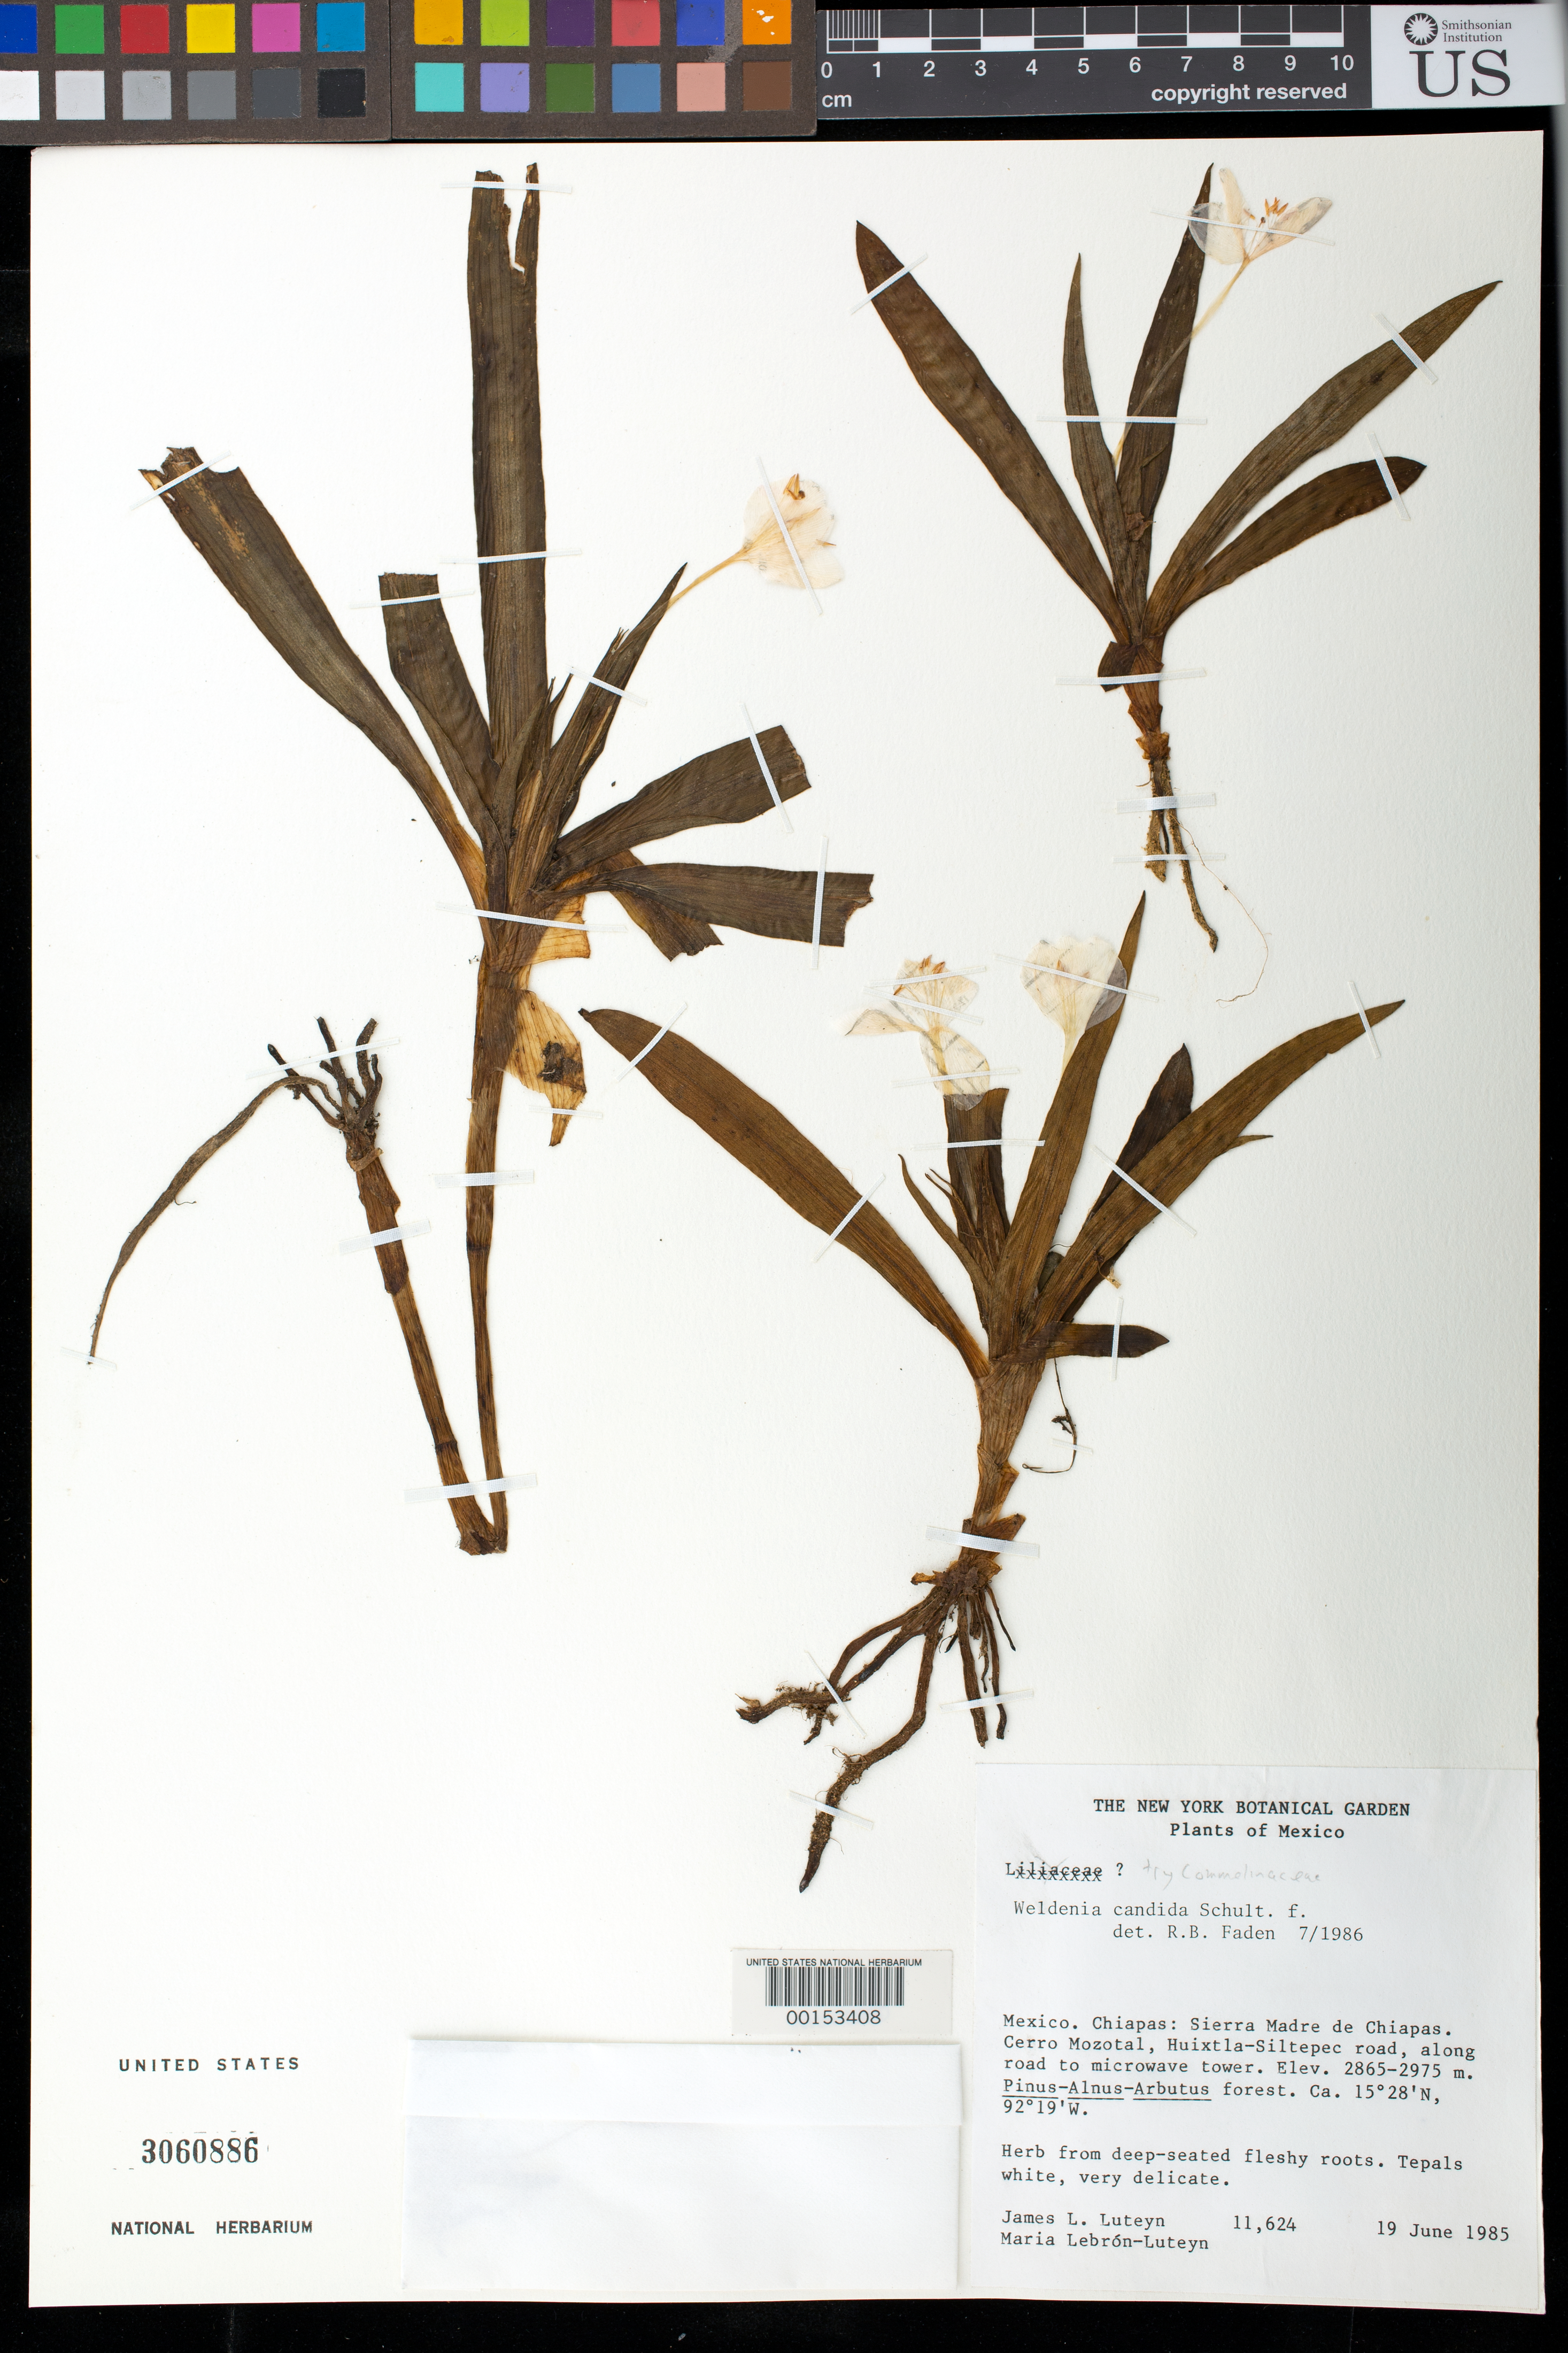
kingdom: Plantae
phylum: Tracheophyta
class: Liliopsida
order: Commelinales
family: Commelinaceae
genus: Weldenia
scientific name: Weldenia candida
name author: Schult. f.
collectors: J. L. Luteyn & M. L. Lebrón-Luteyn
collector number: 11624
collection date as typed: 19 Jun 1985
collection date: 1985-06-19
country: Mexico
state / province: Chiapas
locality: Sierra Madre de Chiapas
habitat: Roadside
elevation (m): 2865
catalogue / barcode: US 3060886